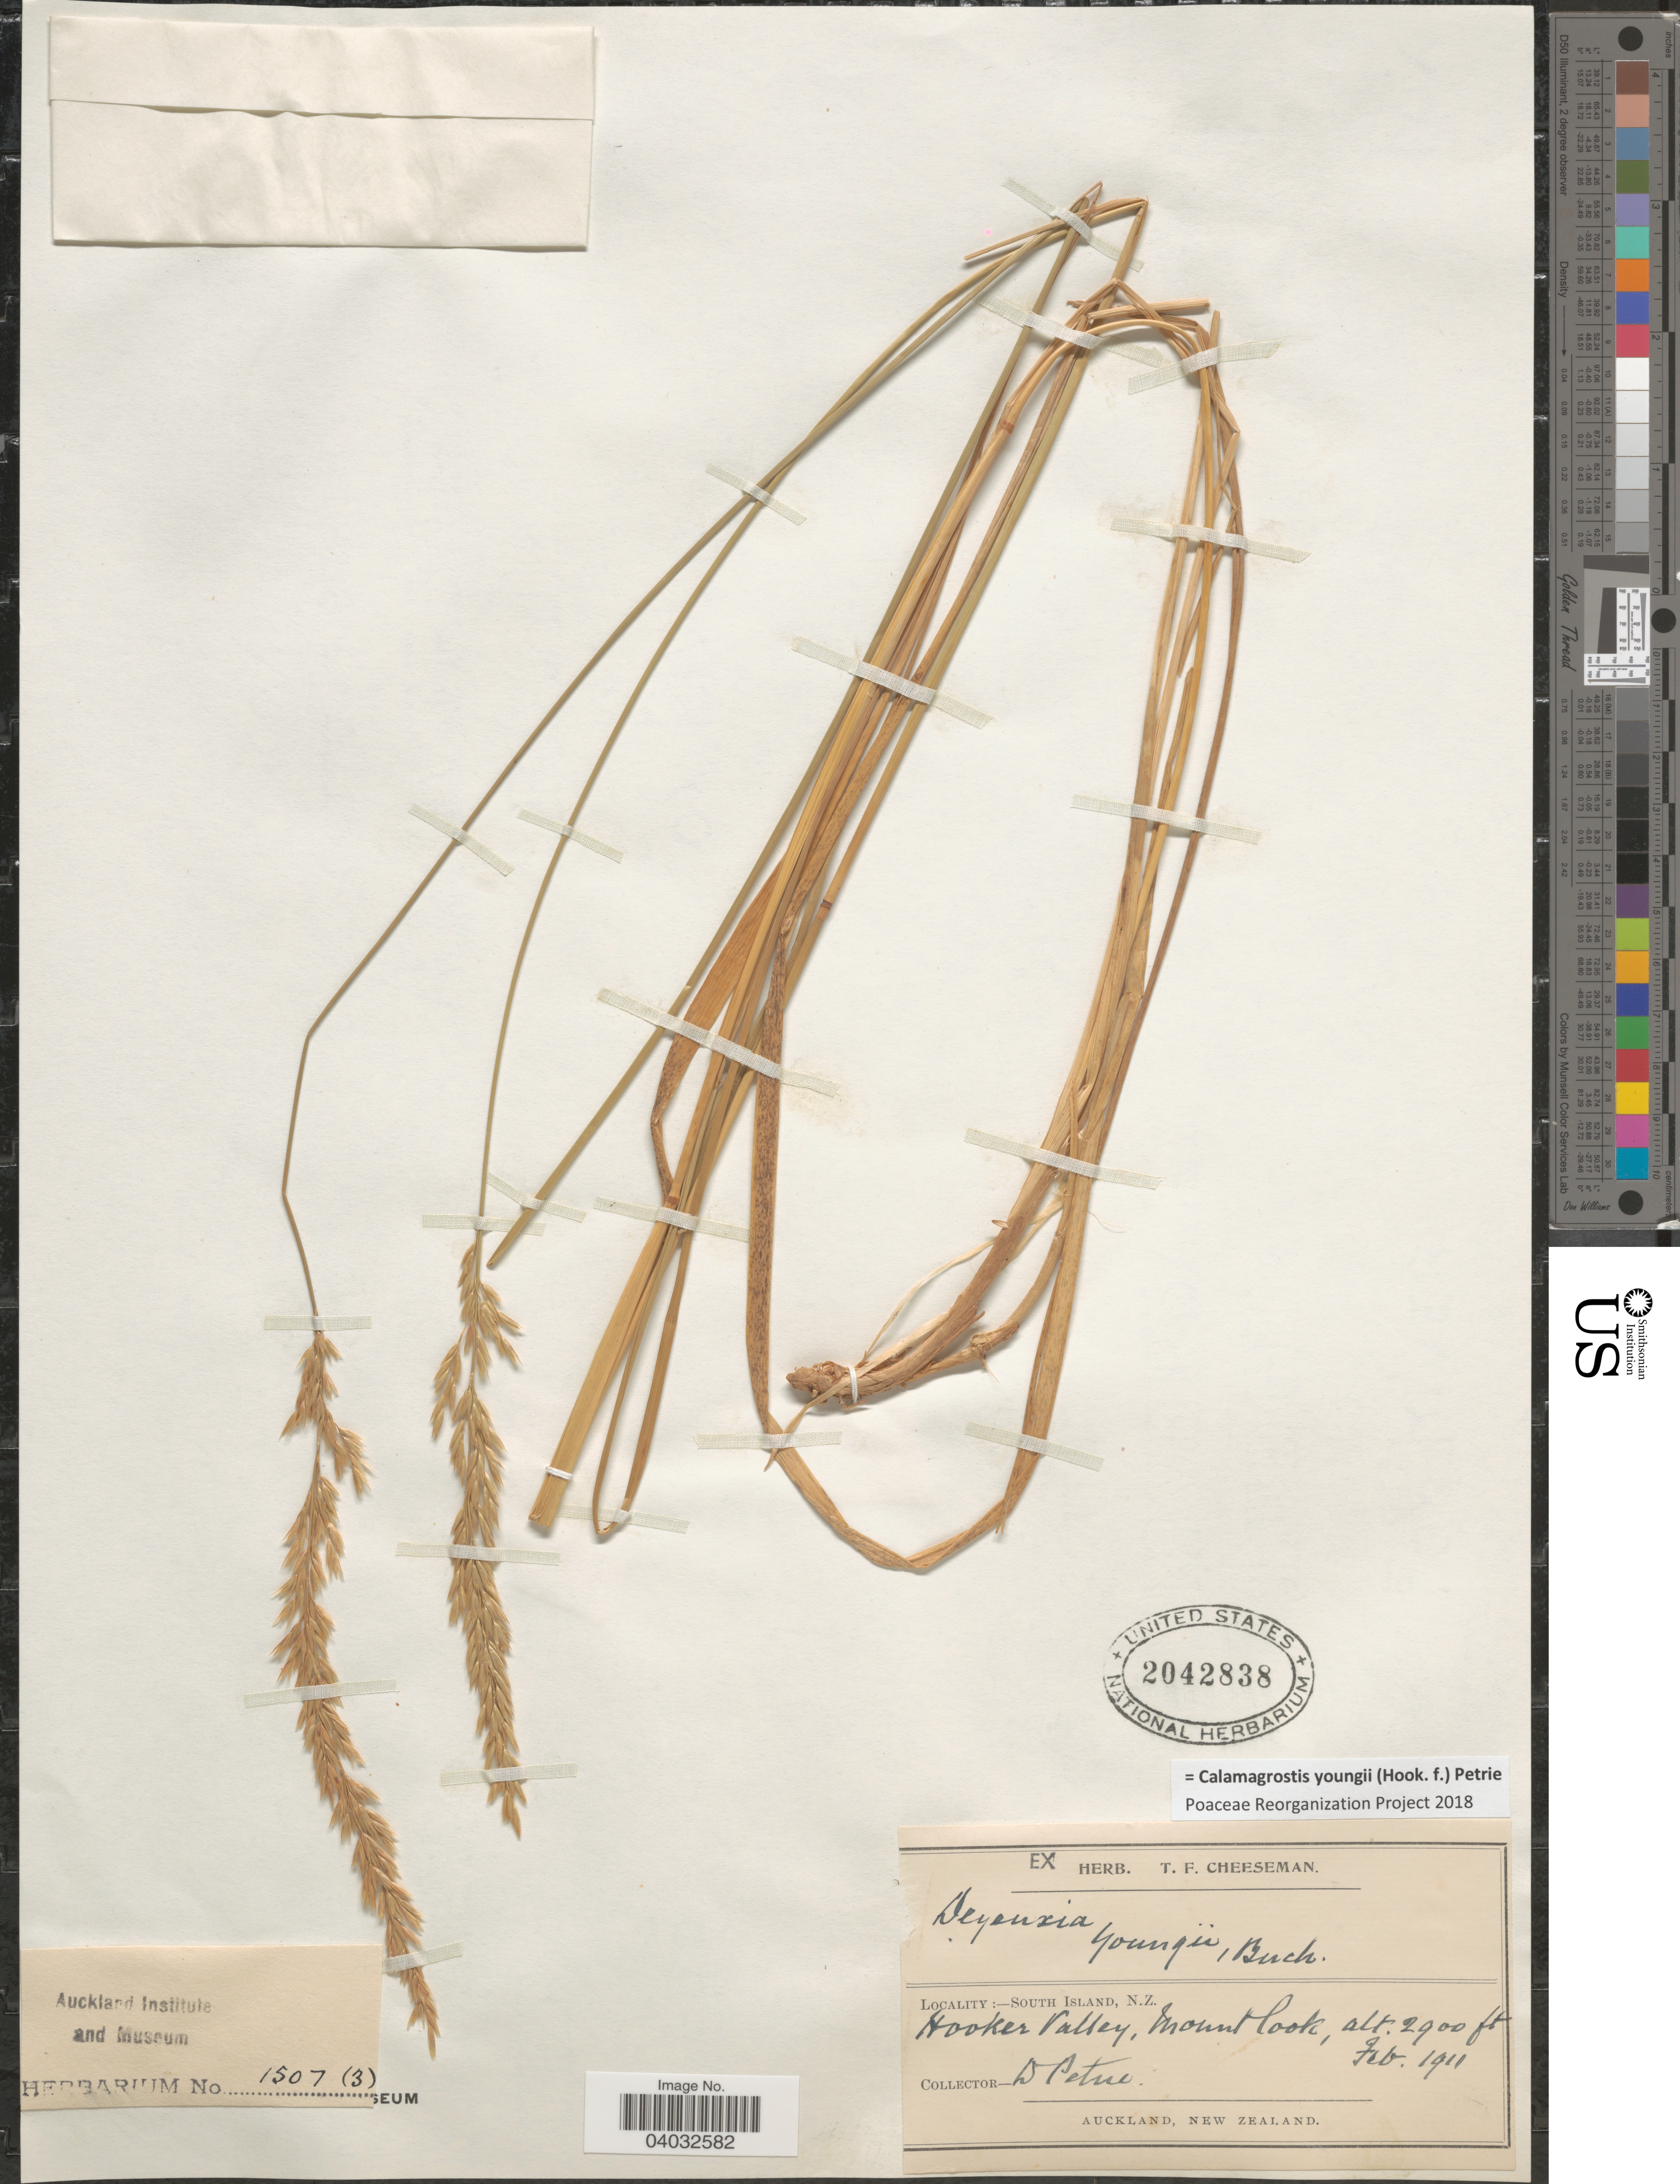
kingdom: Plantae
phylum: Tracheophyta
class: Liliopsida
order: Poales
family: Poaceae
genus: Calamagrostis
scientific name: Calamagrostis youngii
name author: (Hook. f.) Petrie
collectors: D. Petrie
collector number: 1507 (3) ?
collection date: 1911-02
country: New Zealand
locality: South Island. Hooker Valley, Mount Hook.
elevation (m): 884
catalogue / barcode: US 2042838